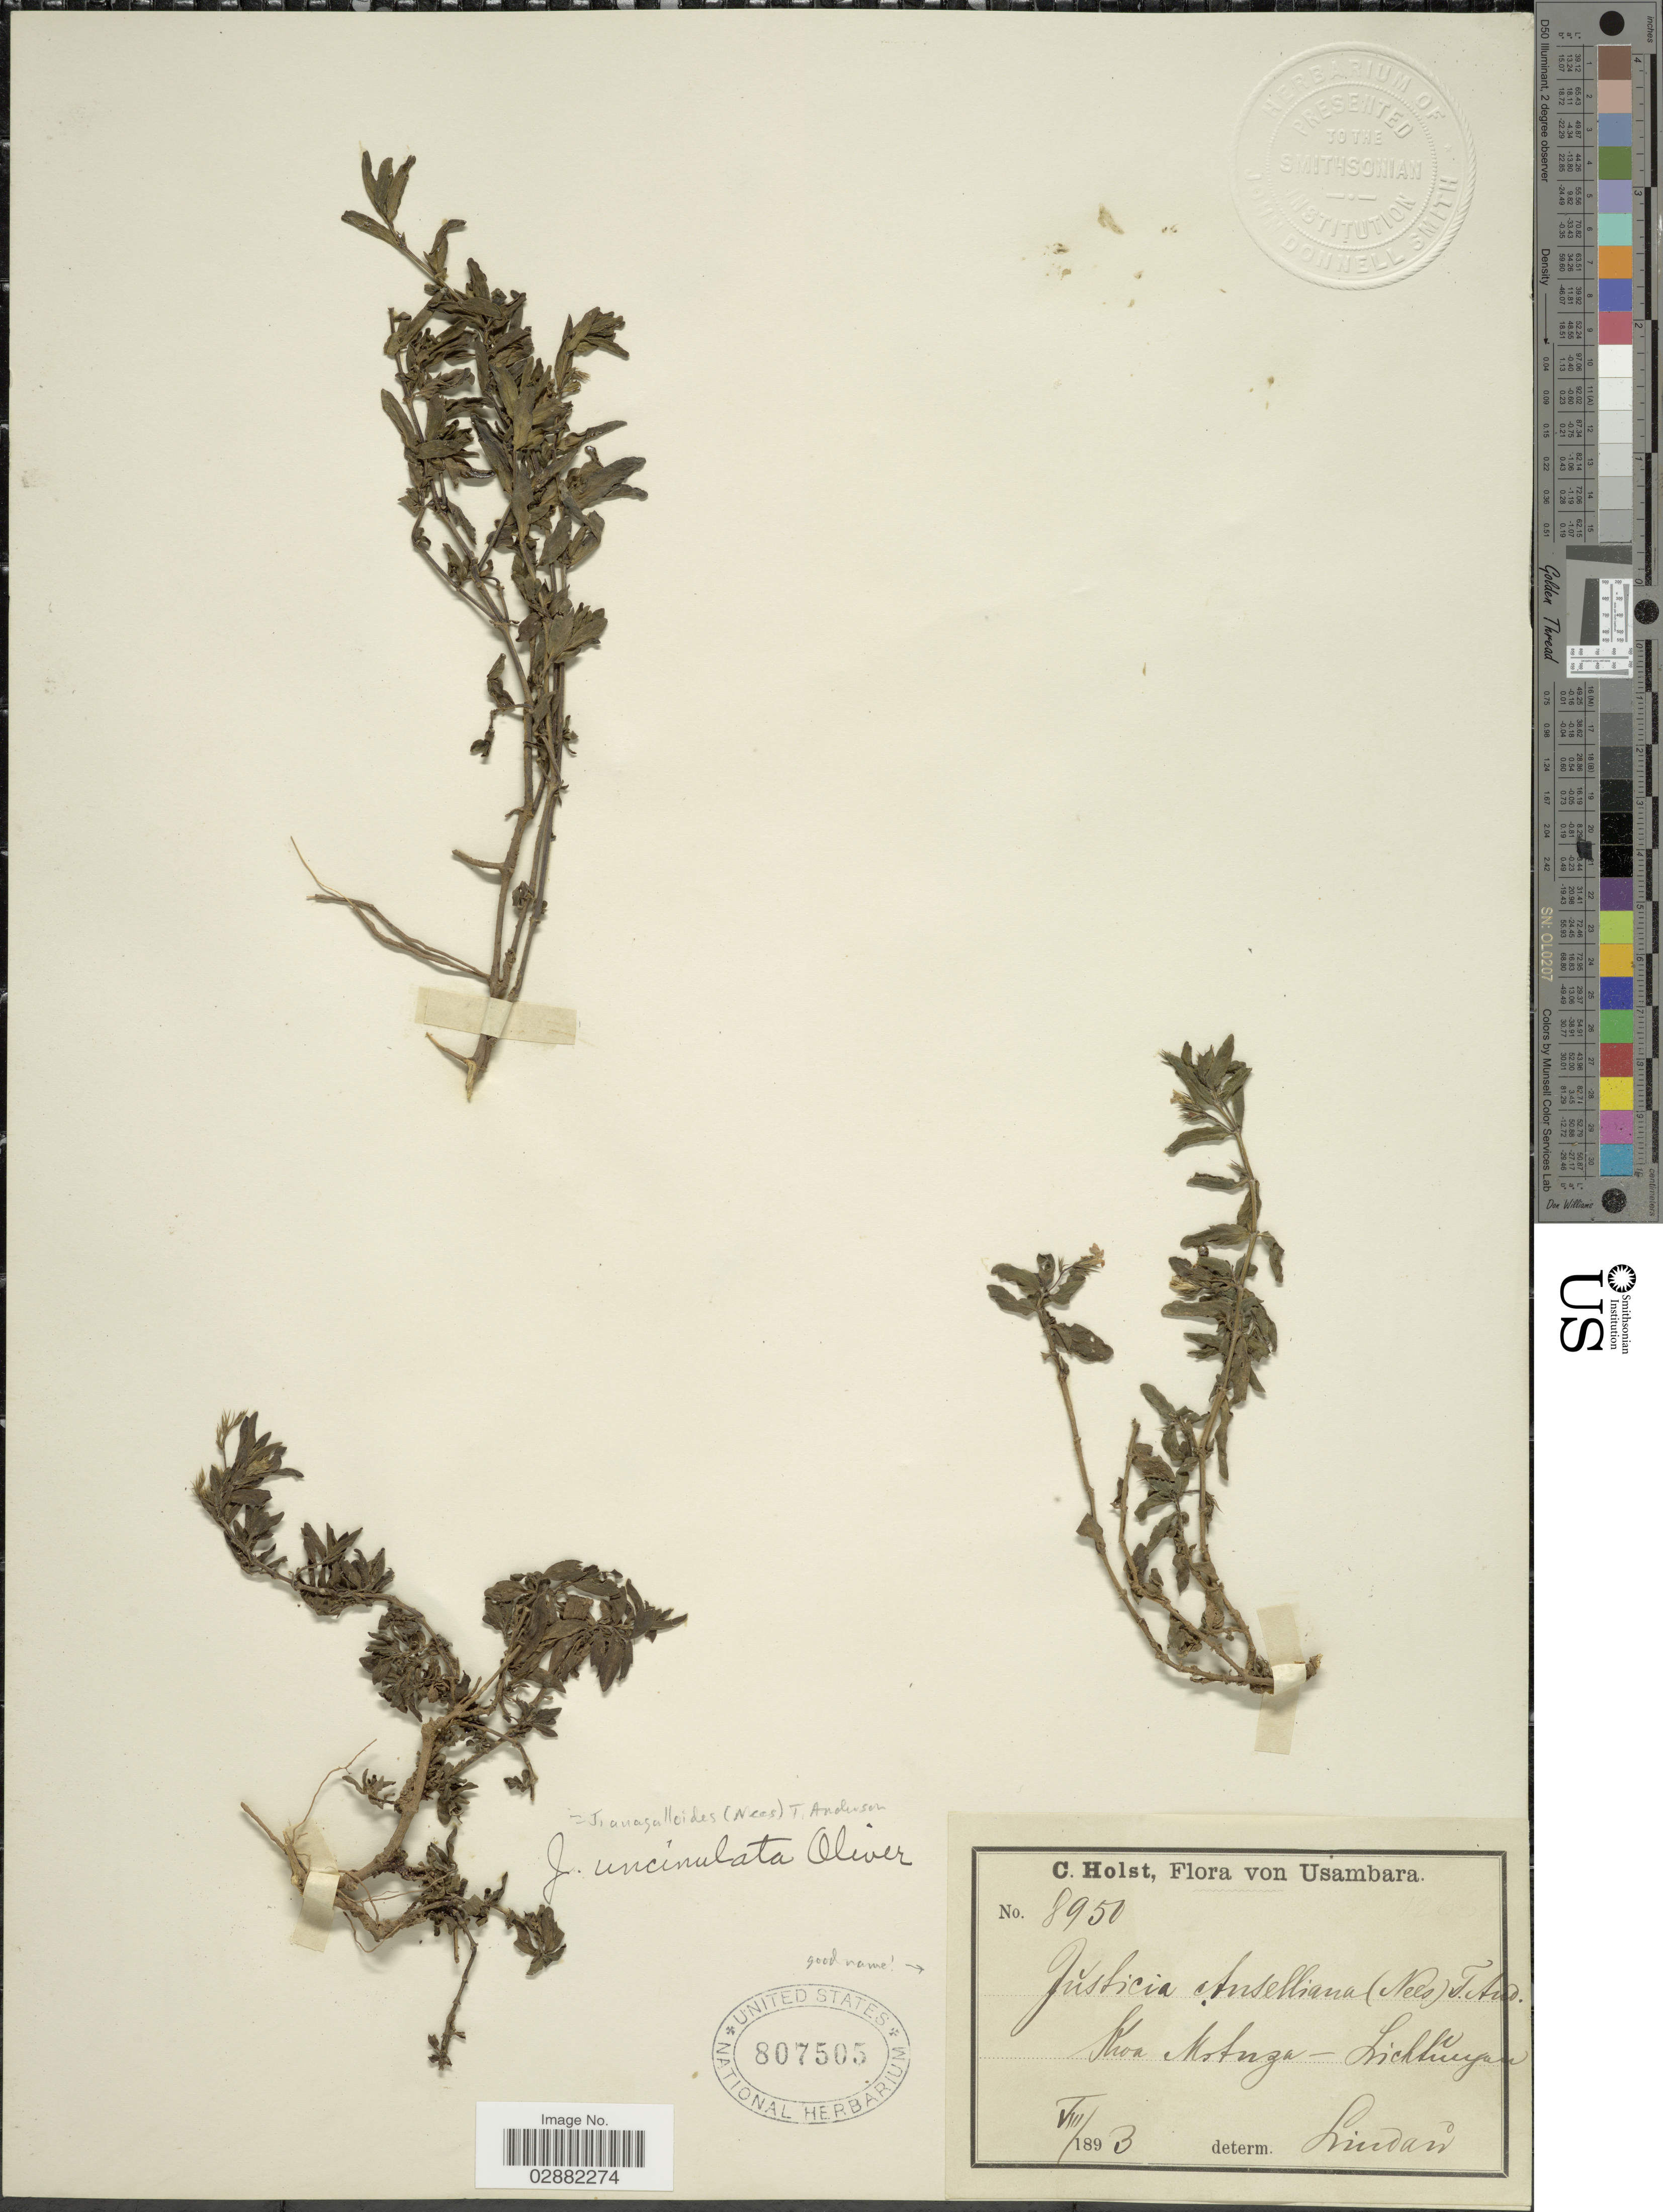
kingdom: Plantae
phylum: Tracheophyta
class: Magnoliopsida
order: Lamiales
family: Acanthaceae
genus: Justicia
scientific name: Justicia anagalloides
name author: (Nees) T. Anderson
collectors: C. H. Holst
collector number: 8950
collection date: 1893-08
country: Tanzania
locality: Usambara. Kwa Mstuza.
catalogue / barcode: US 807505